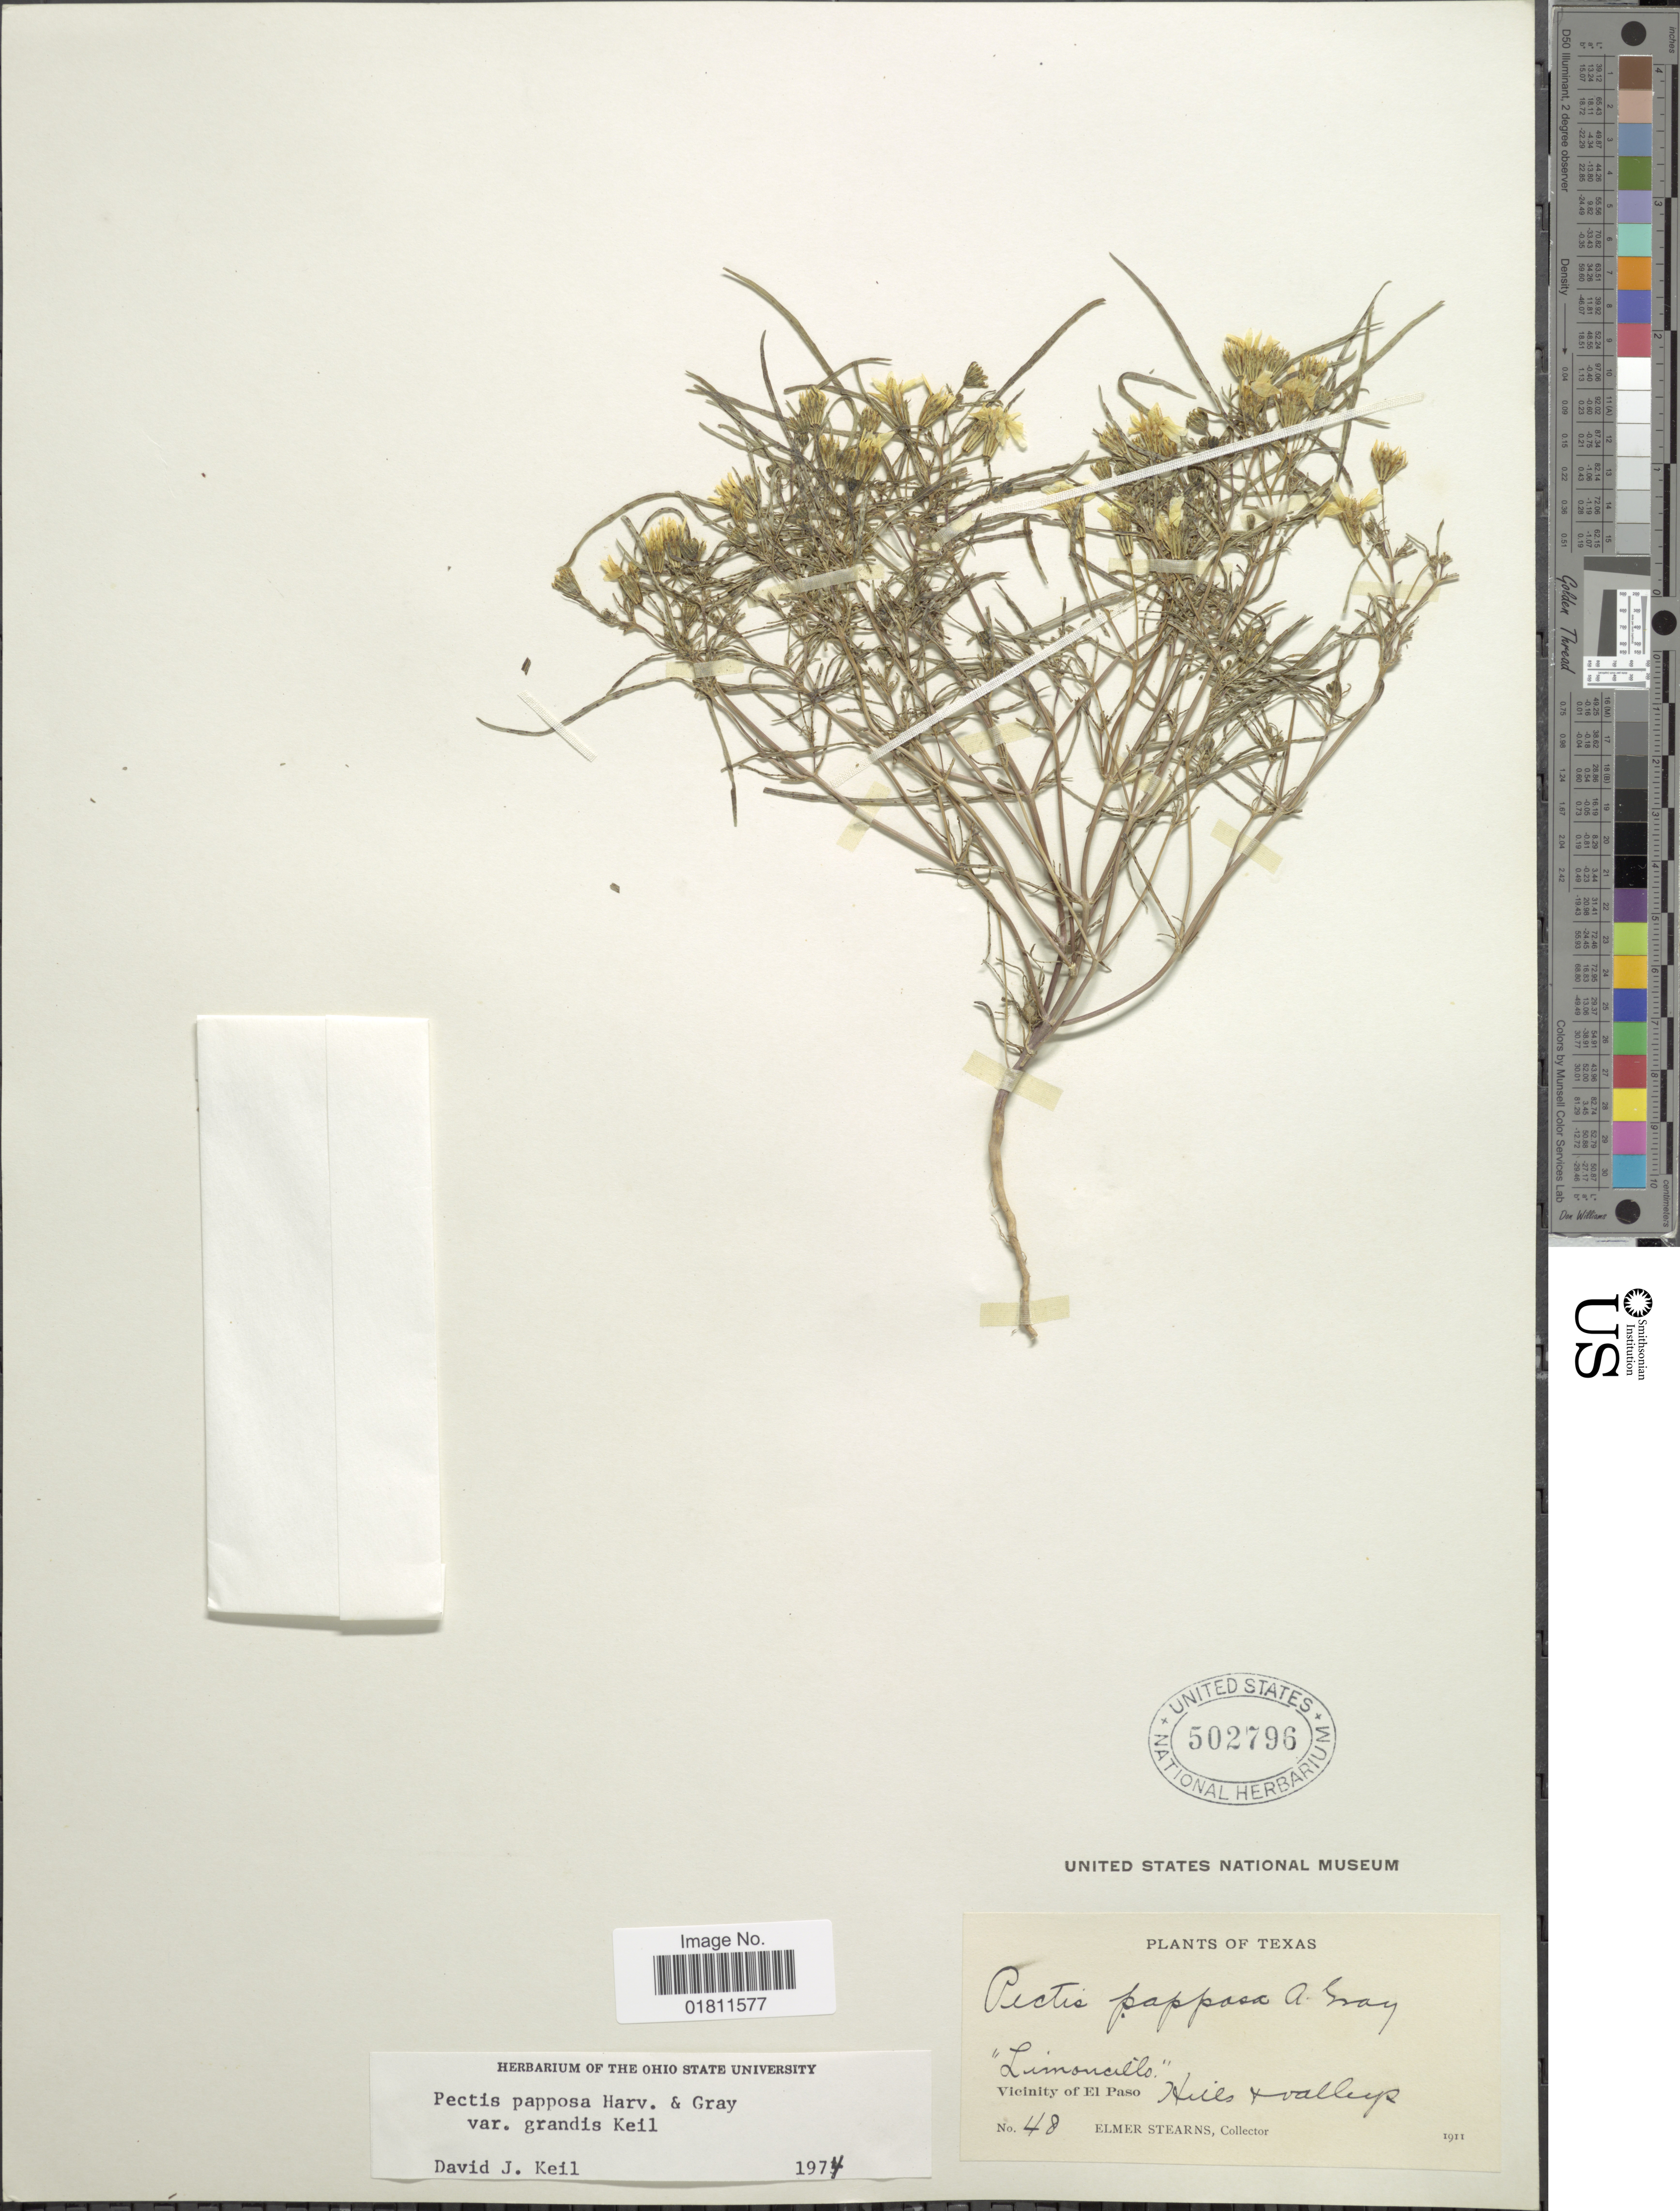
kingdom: Plantae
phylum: Tracheophyta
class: Magnoliopsida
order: Asterales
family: Asteraceae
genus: Pectis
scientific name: Pectis papposa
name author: Harv. & A. Gray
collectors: E. Stearns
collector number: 48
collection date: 1911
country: United States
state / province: Texas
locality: Texas, Vicinity of El Paso. Hills & Valleys.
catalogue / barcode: US 502796